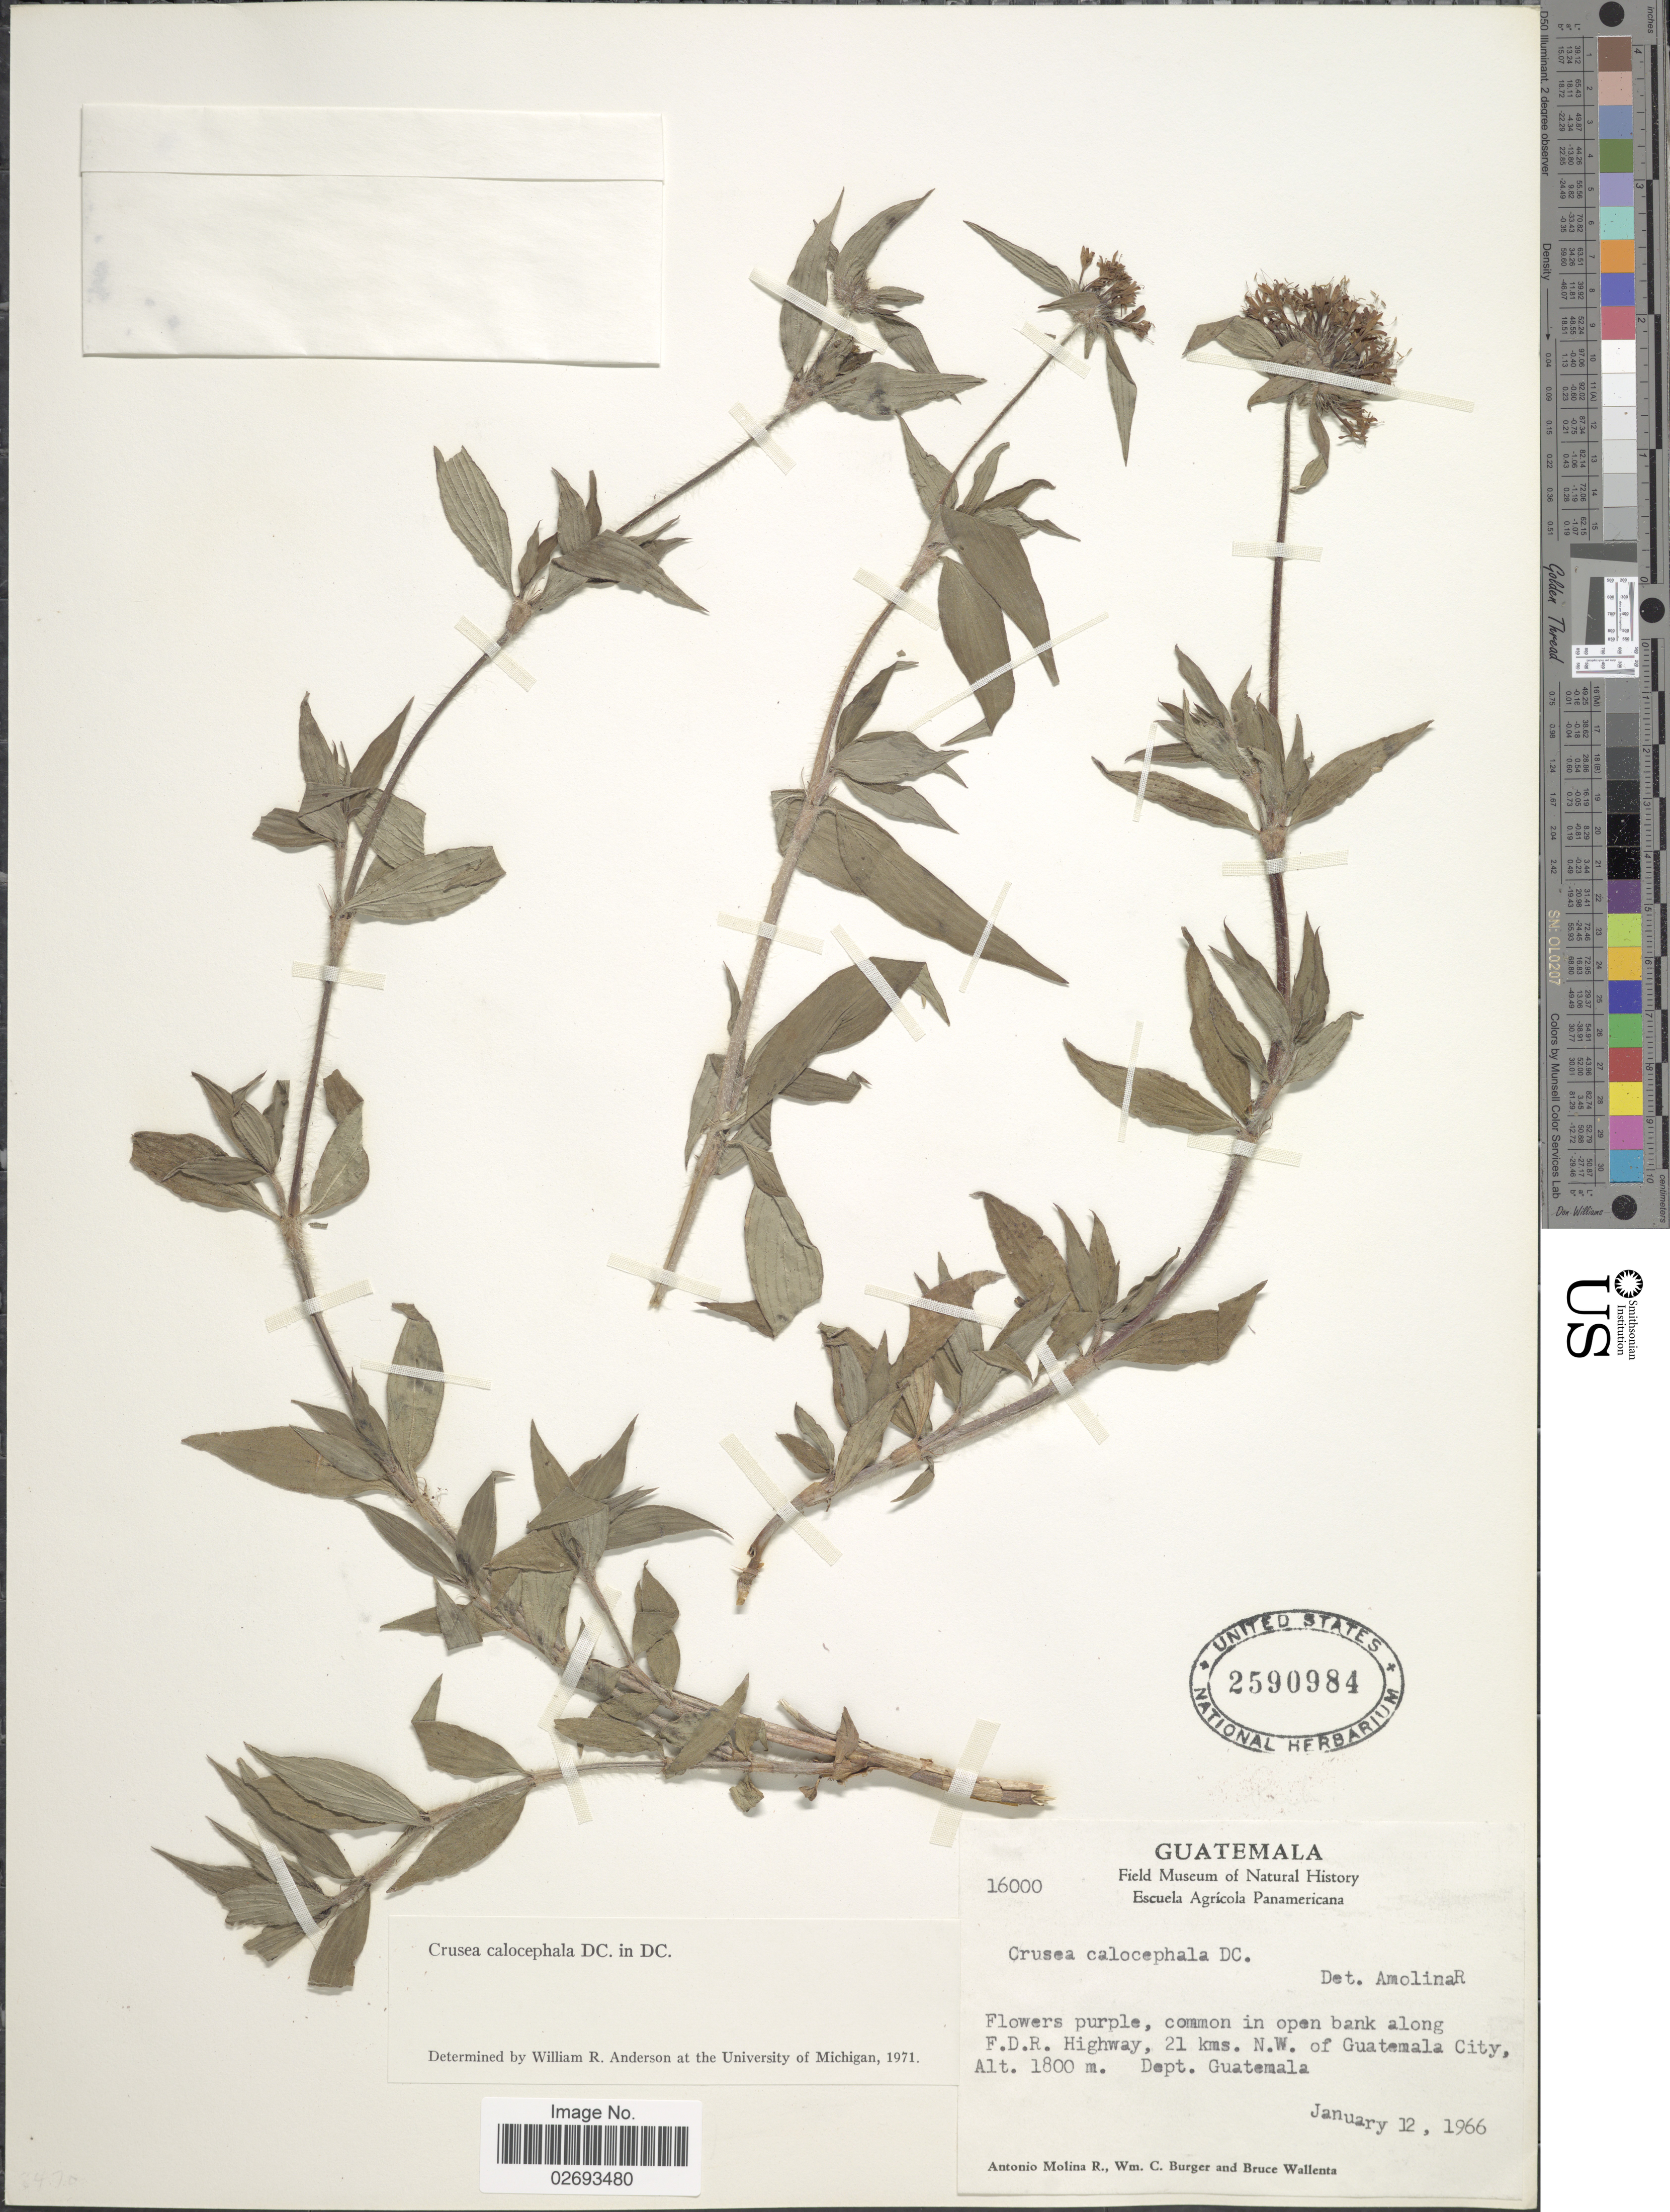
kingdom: Plantae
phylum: Tracheophyta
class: Magnoliopsida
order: Gentianales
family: Rubiaceae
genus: Crusea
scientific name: Crusea calocephala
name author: DC.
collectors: A. Molina R., W. Burger & B. Wallenta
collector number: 16000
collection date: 1966-01-12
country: Guatemala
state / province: Guatemala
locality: In open bank along F.D.R. Highway, 1 kms. N. W. of Guatemala City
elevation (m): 1800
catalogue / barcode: US 2590984